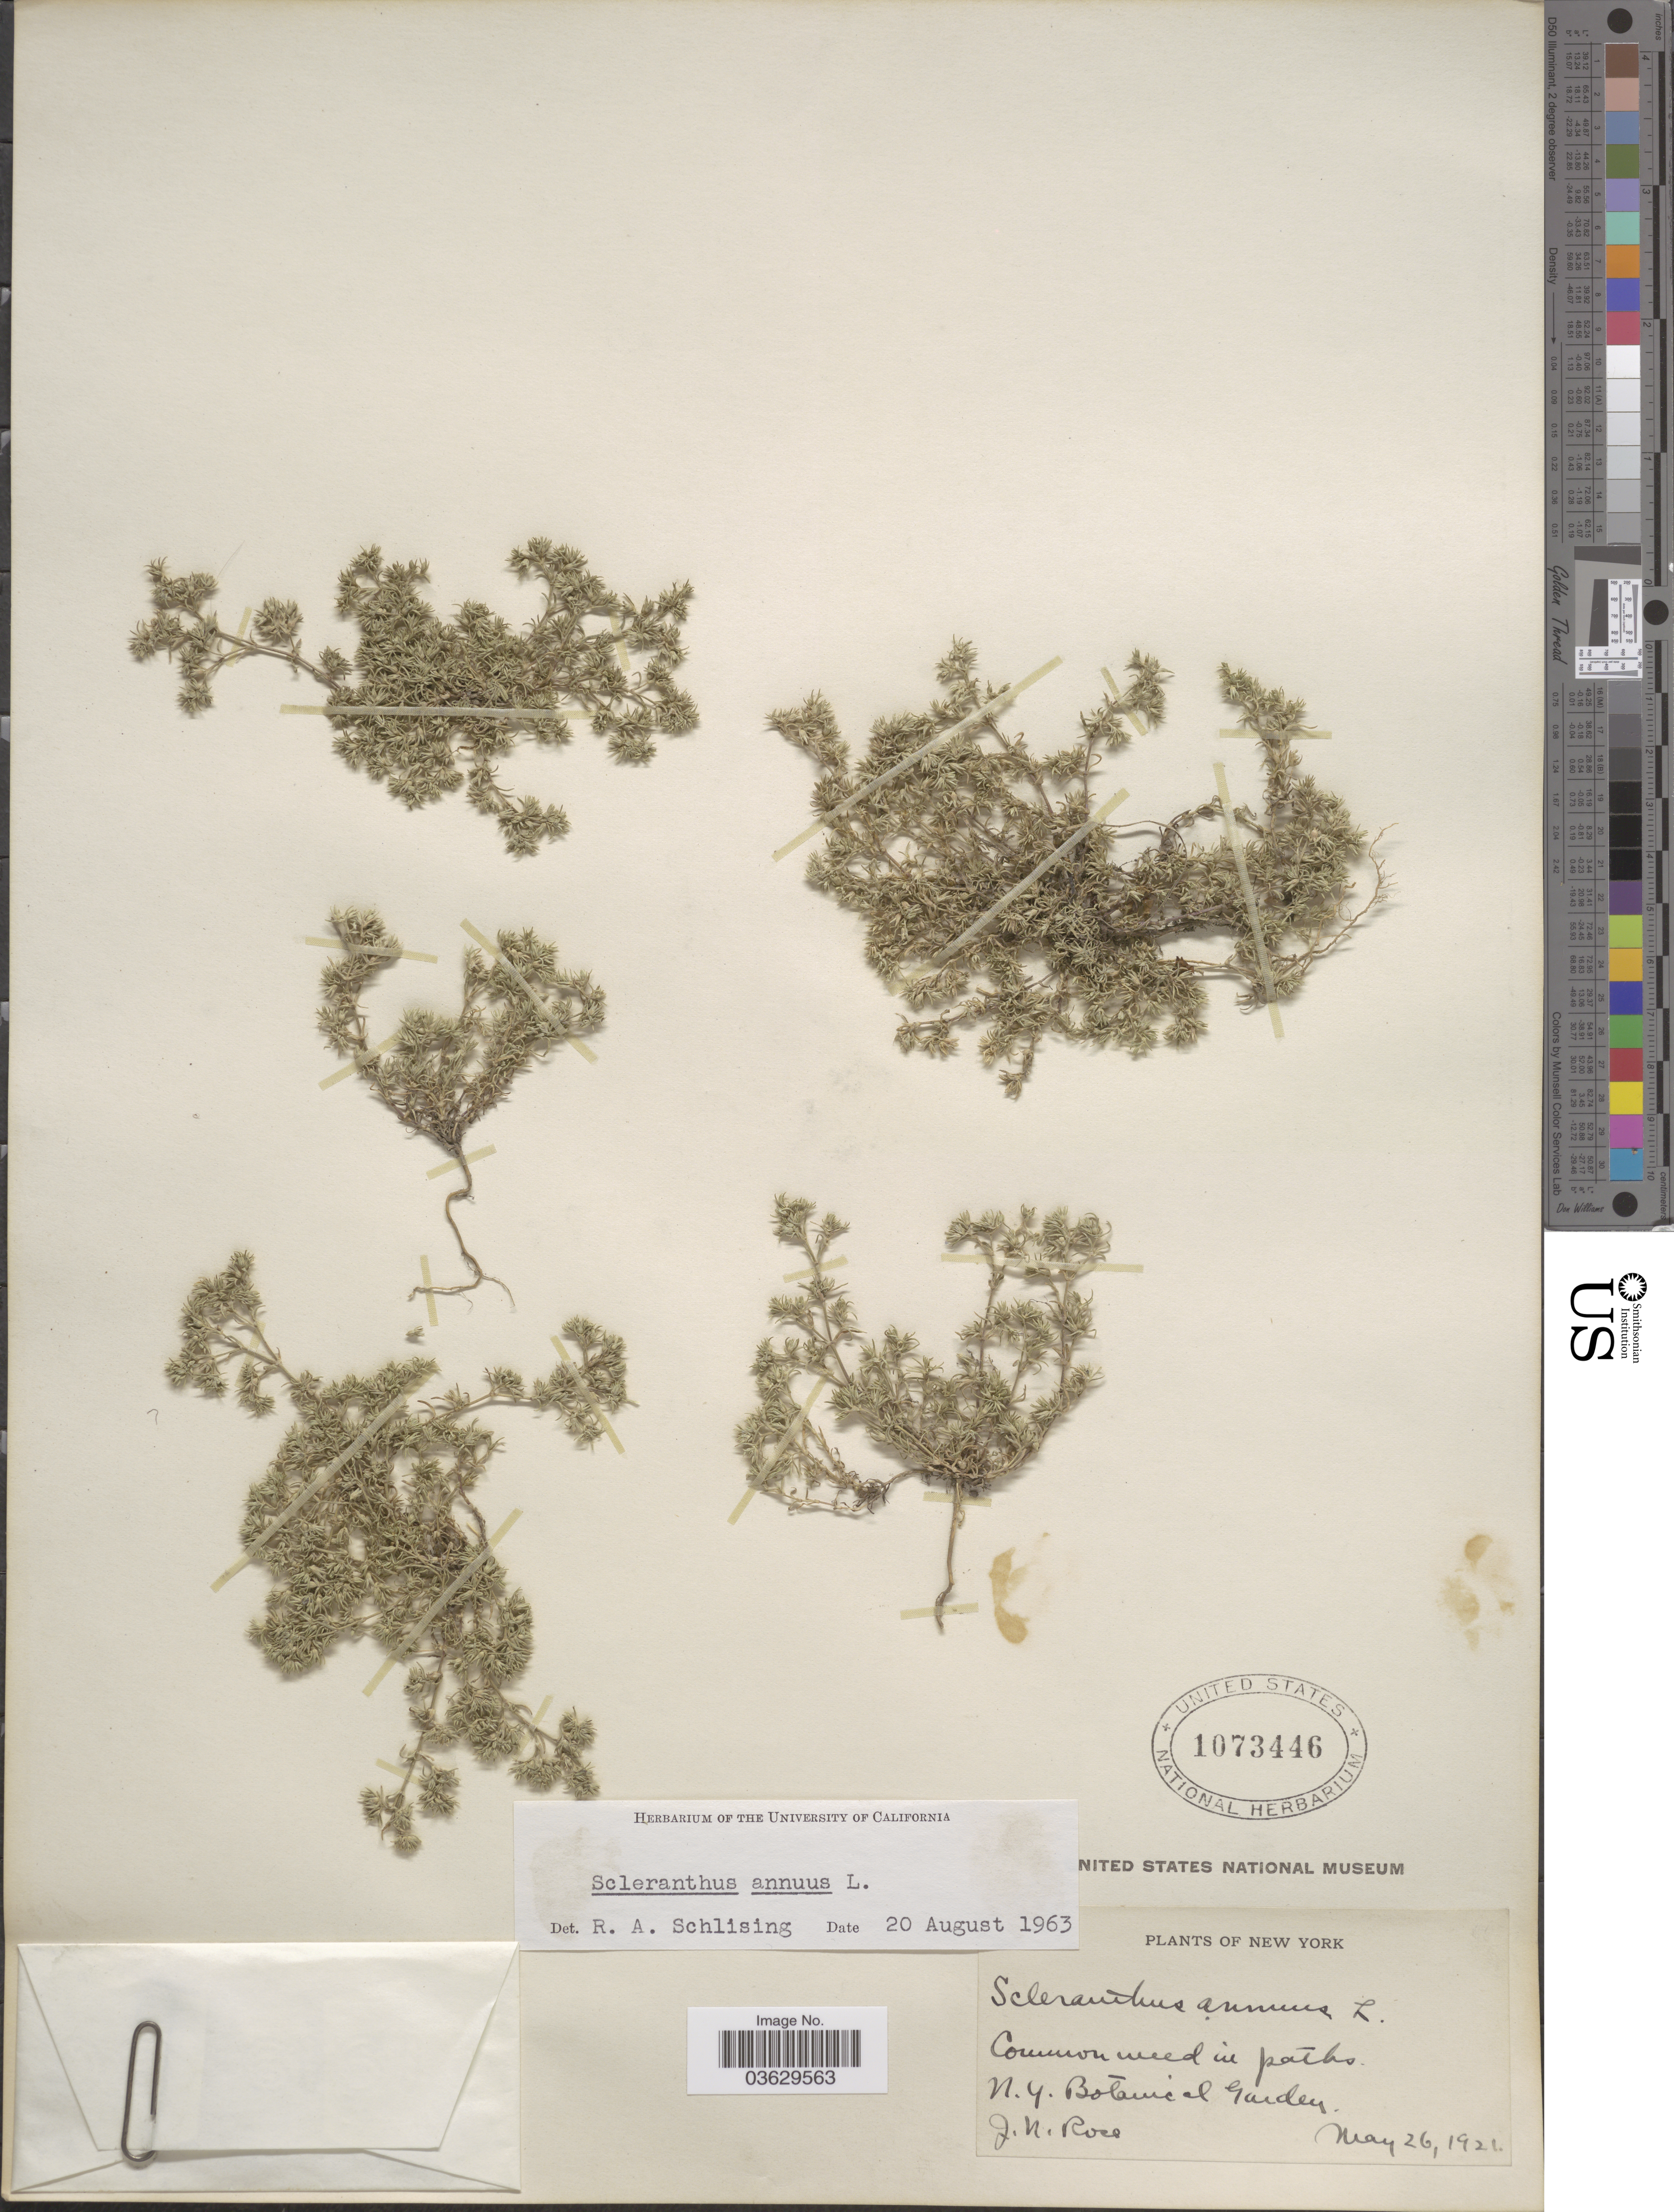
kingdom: Plantae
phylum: Tracheophyta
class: Magnoliopsida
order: Caryophyllales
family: Caryophyllaceae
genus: Scleranthus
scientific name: Scleranthus annuus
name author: L.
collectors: J. N. Rose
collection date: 1921-05-26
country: United States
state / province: New York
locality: N.y. Botanical Garden.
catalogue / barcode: US 1073446